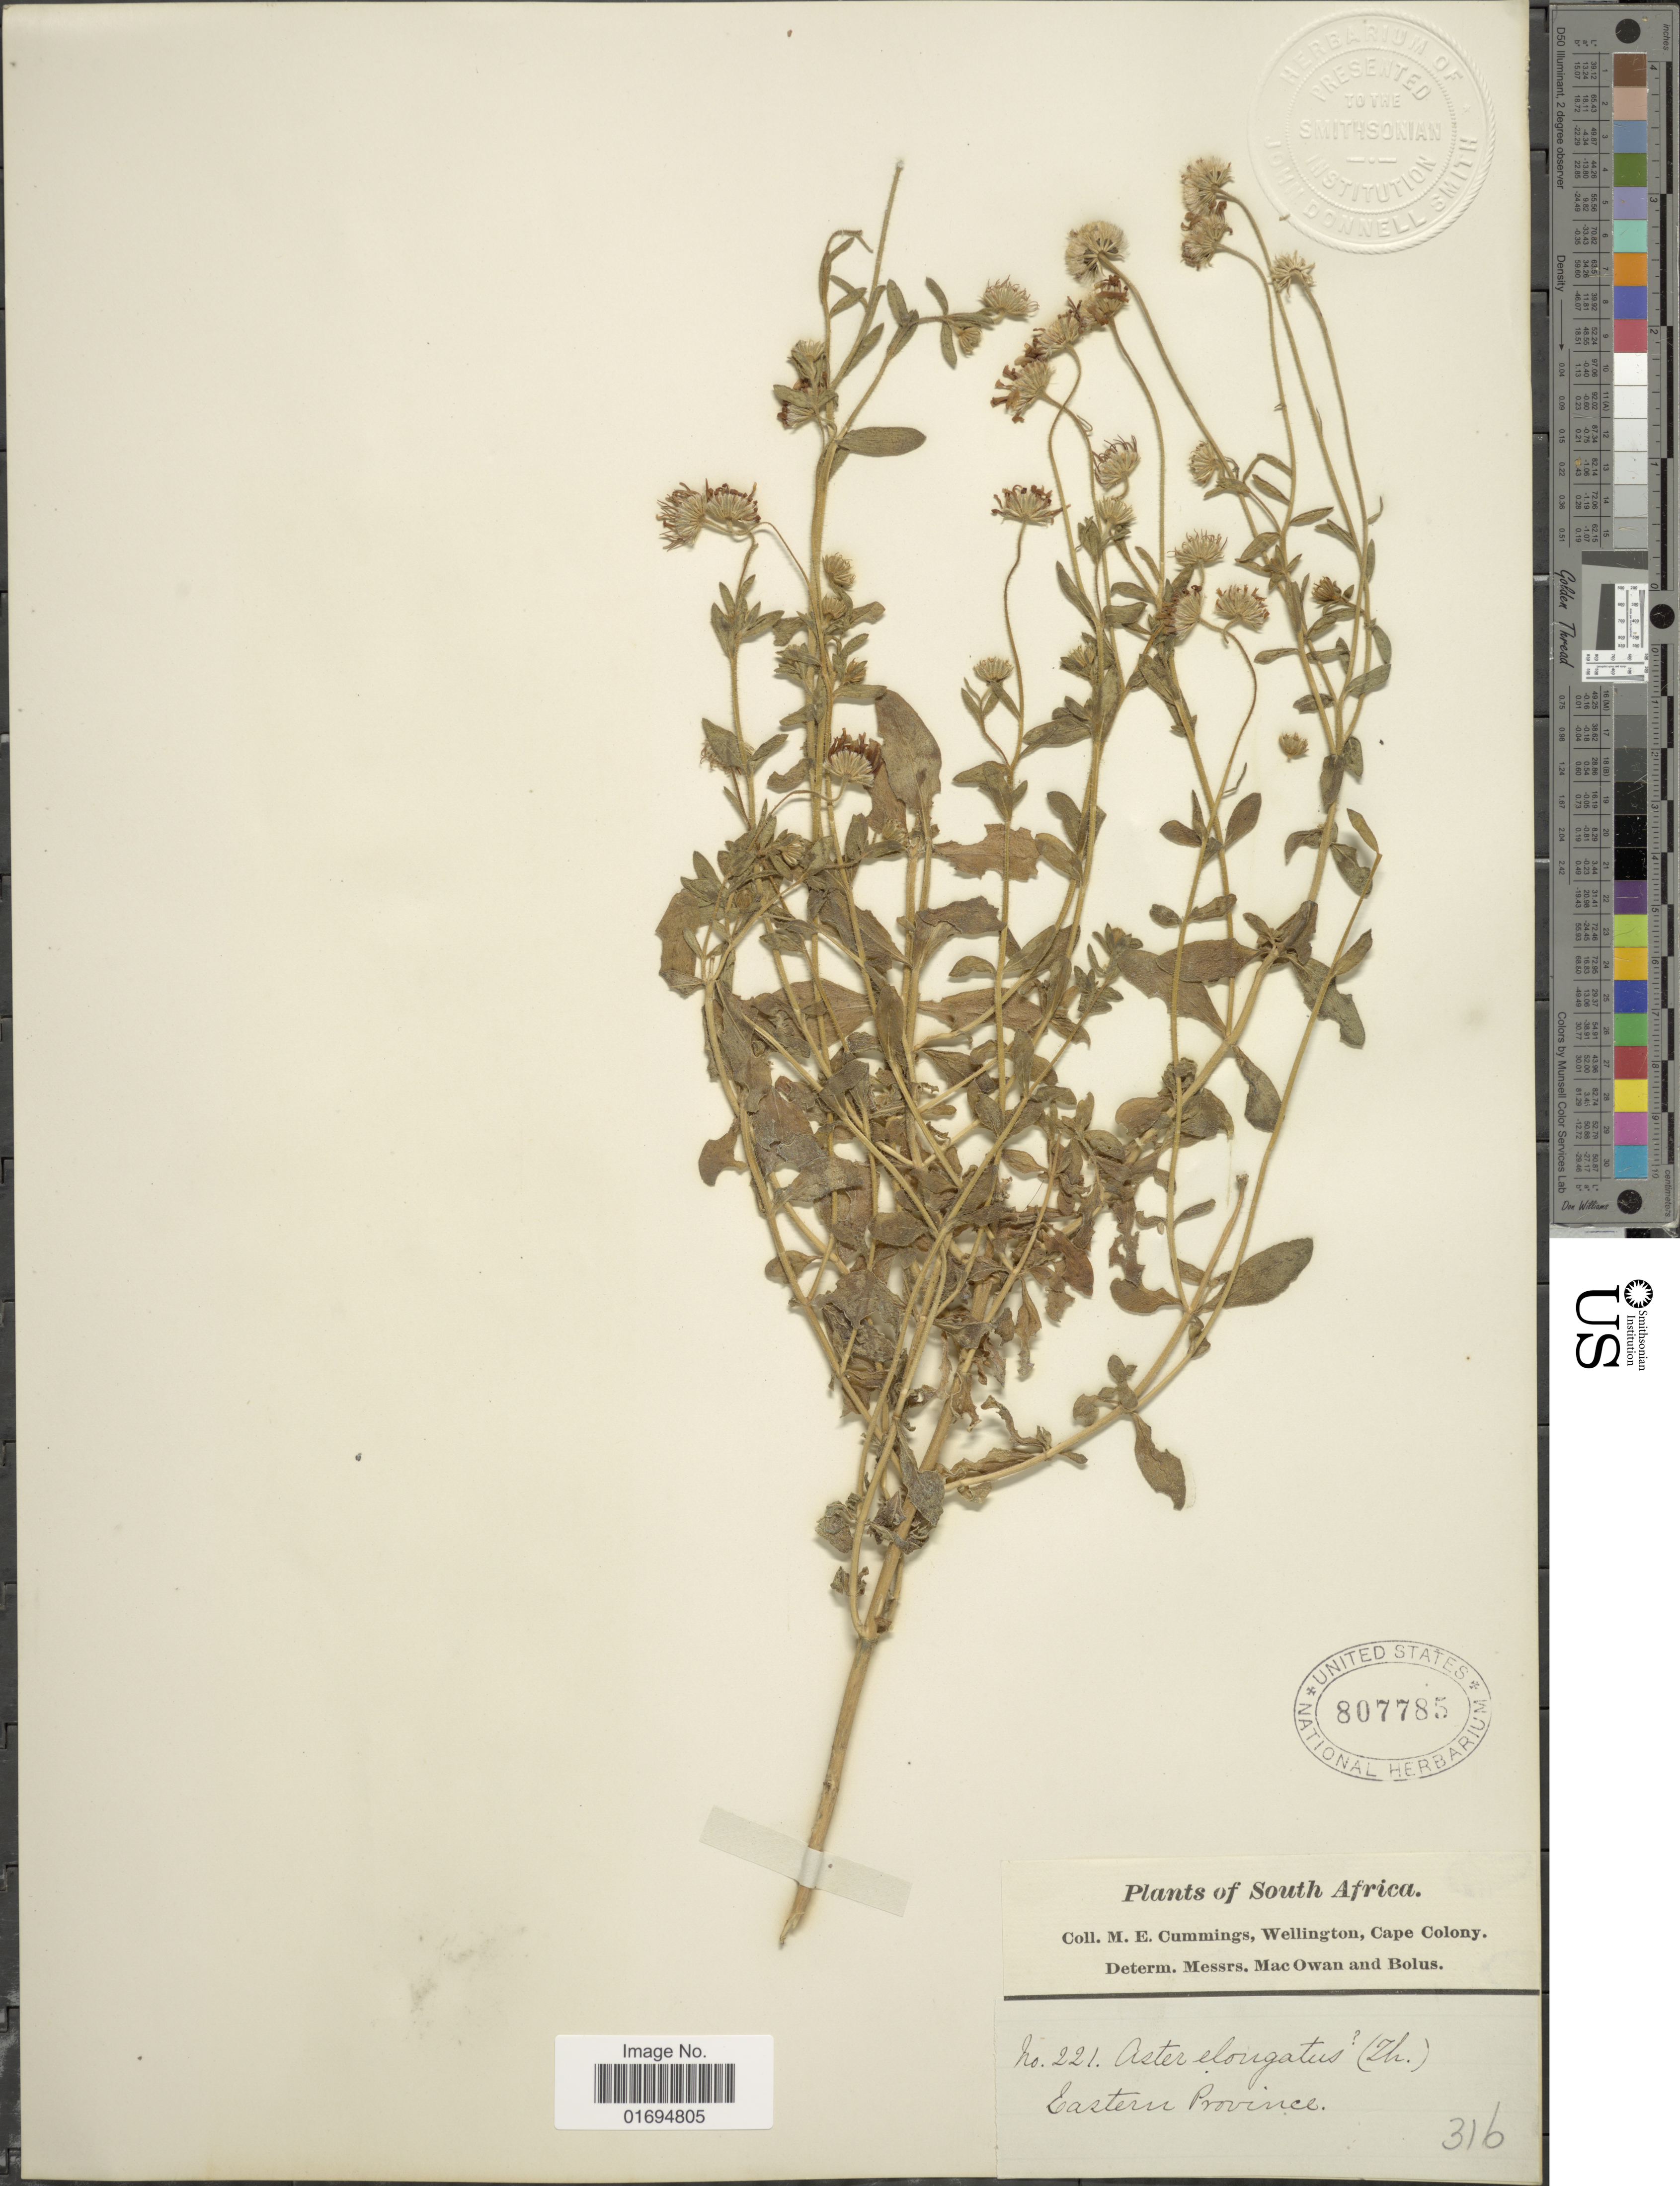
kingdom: Plantae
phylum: Tracheophyta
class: Magnoliopsida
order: Asterales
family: Asteraceae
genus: Felicia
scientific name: Felicia elongata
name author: (Thunb.) O. Hoffm. ex O. Hoffm.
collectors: M. E. Cummings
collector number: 221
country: South Africa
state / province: Eastern Cape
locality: Eastern Province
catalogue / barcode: US 807785